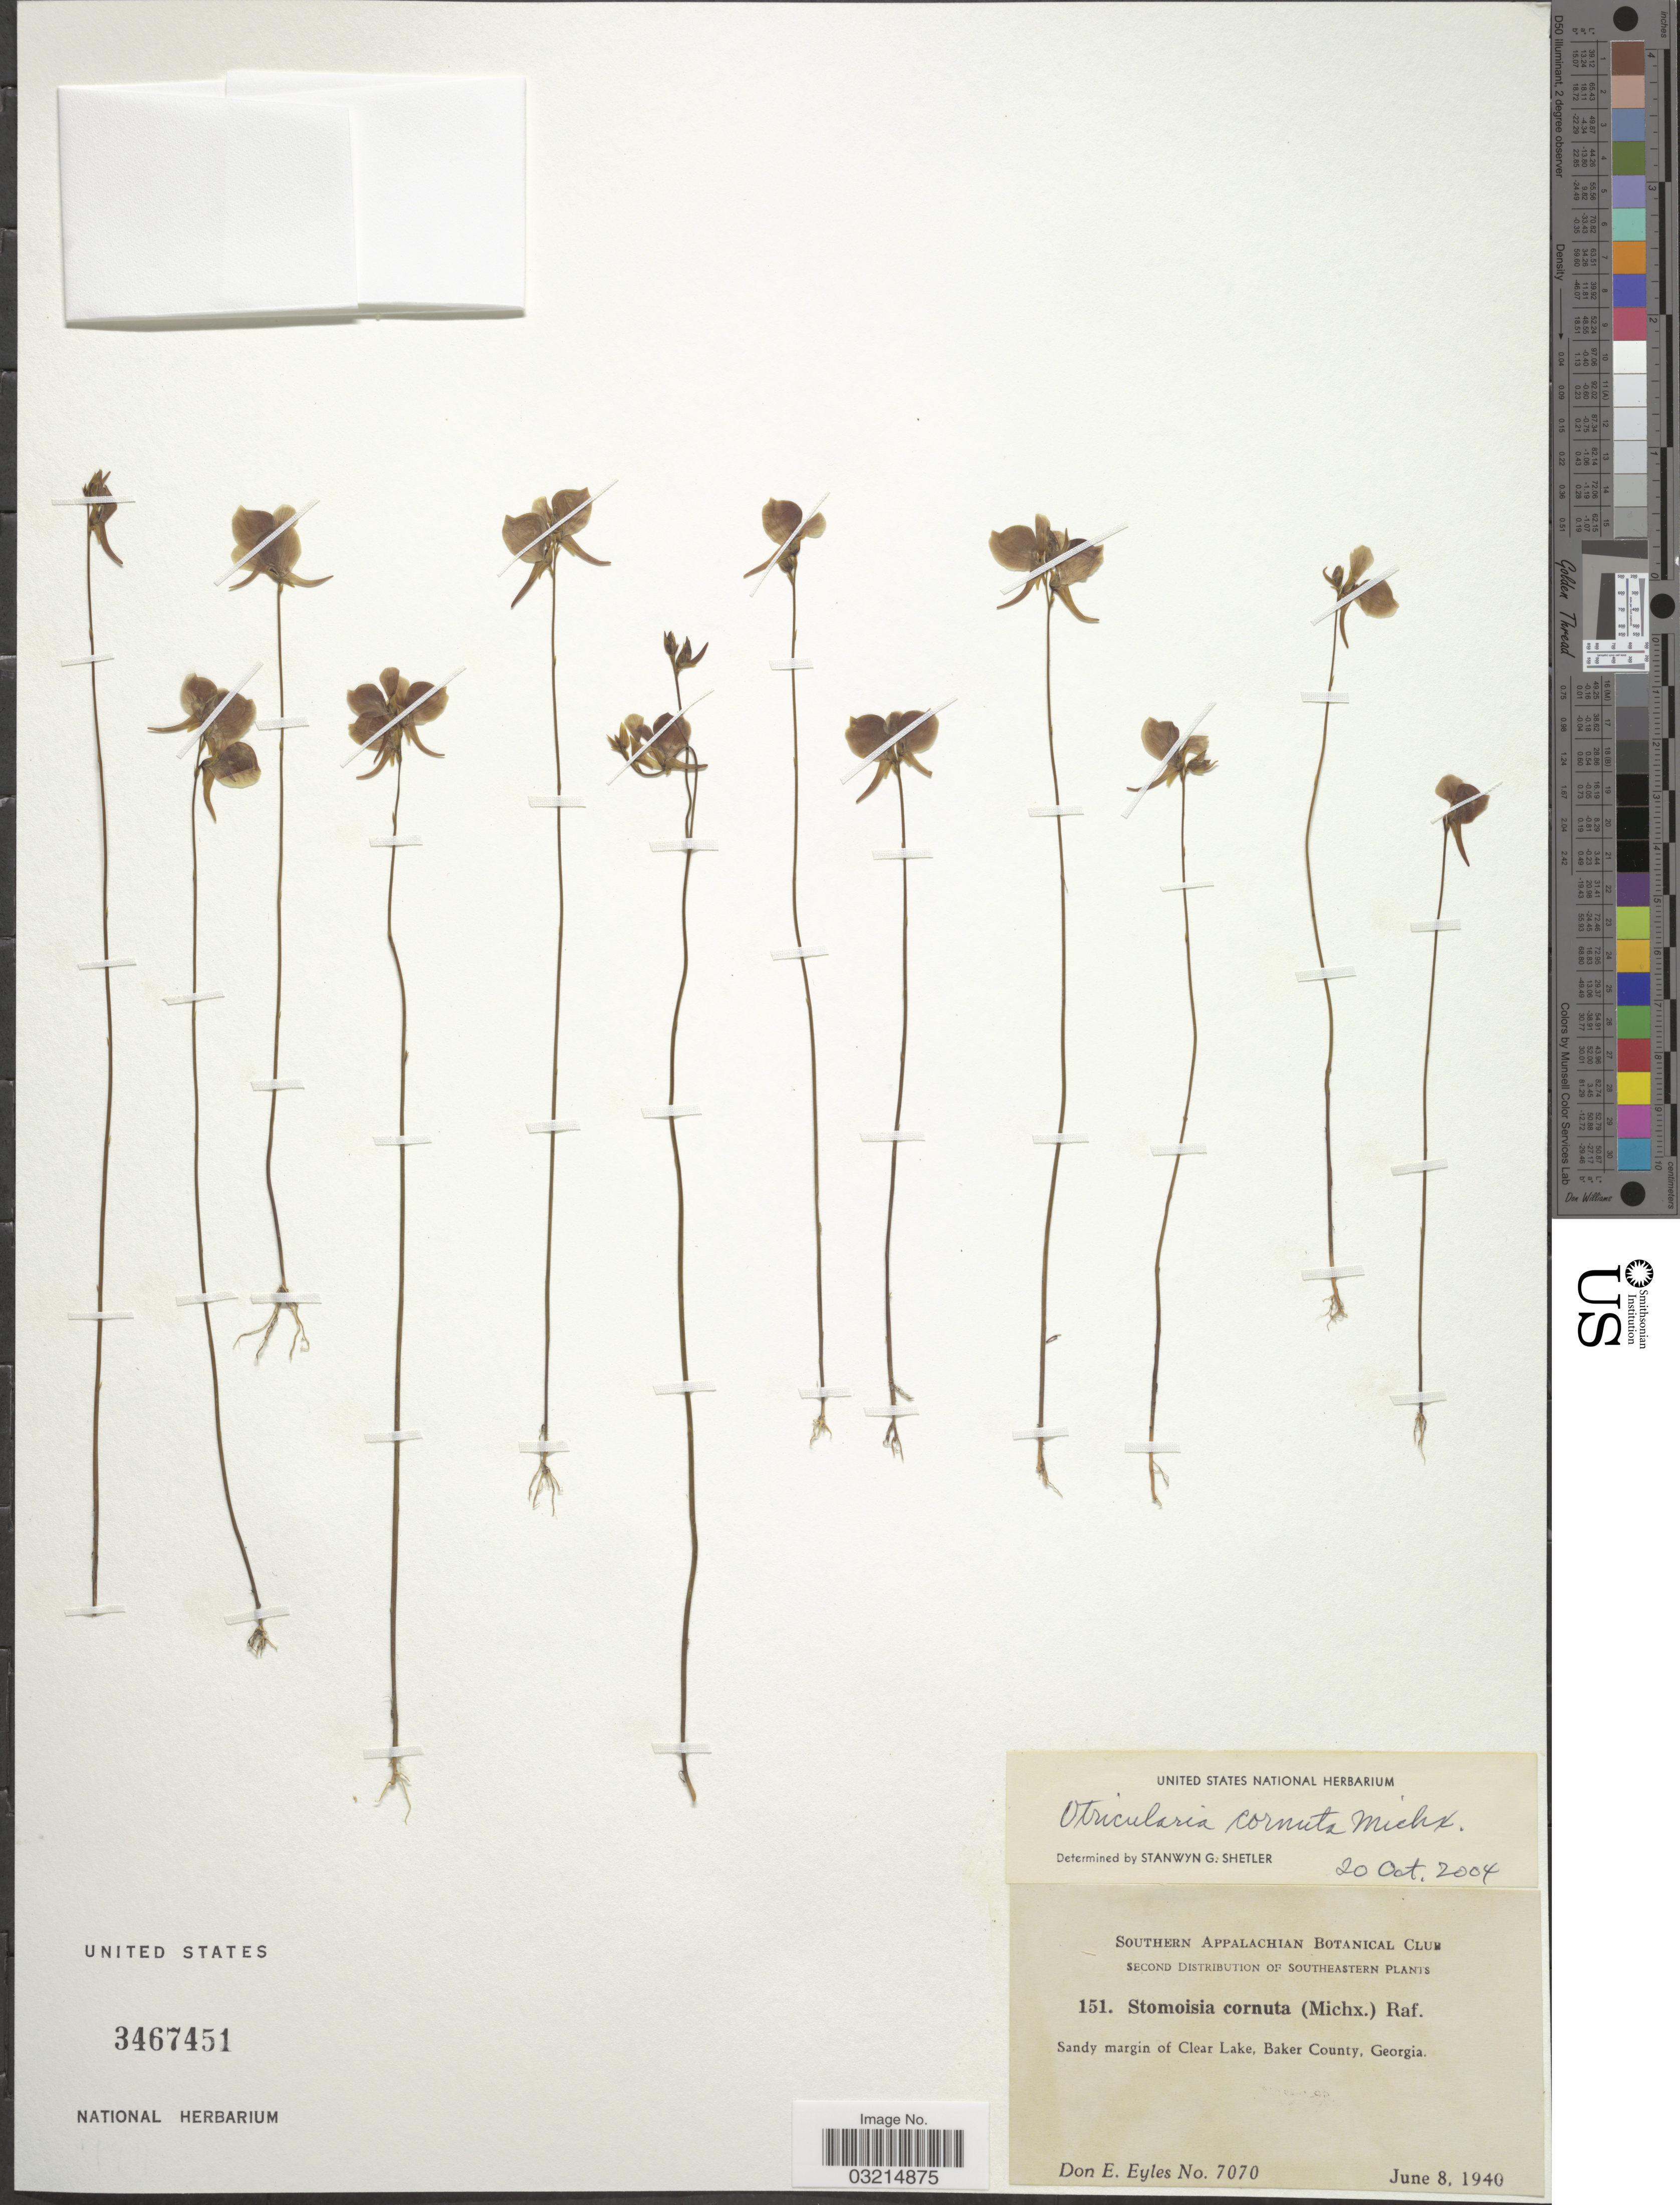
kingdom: Plantae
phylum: Tracheophyta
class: Magnoliopsida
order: Lamiales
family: Lentibulariaceae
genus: Utricularia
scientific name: Utricularia cornuta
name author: Michx.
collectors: D. Eyles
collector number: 7070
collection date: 1940-06-08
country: United States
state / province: Georgia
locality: Sandy margin of Clear Lake, Baker County.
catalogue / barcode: US 3467451